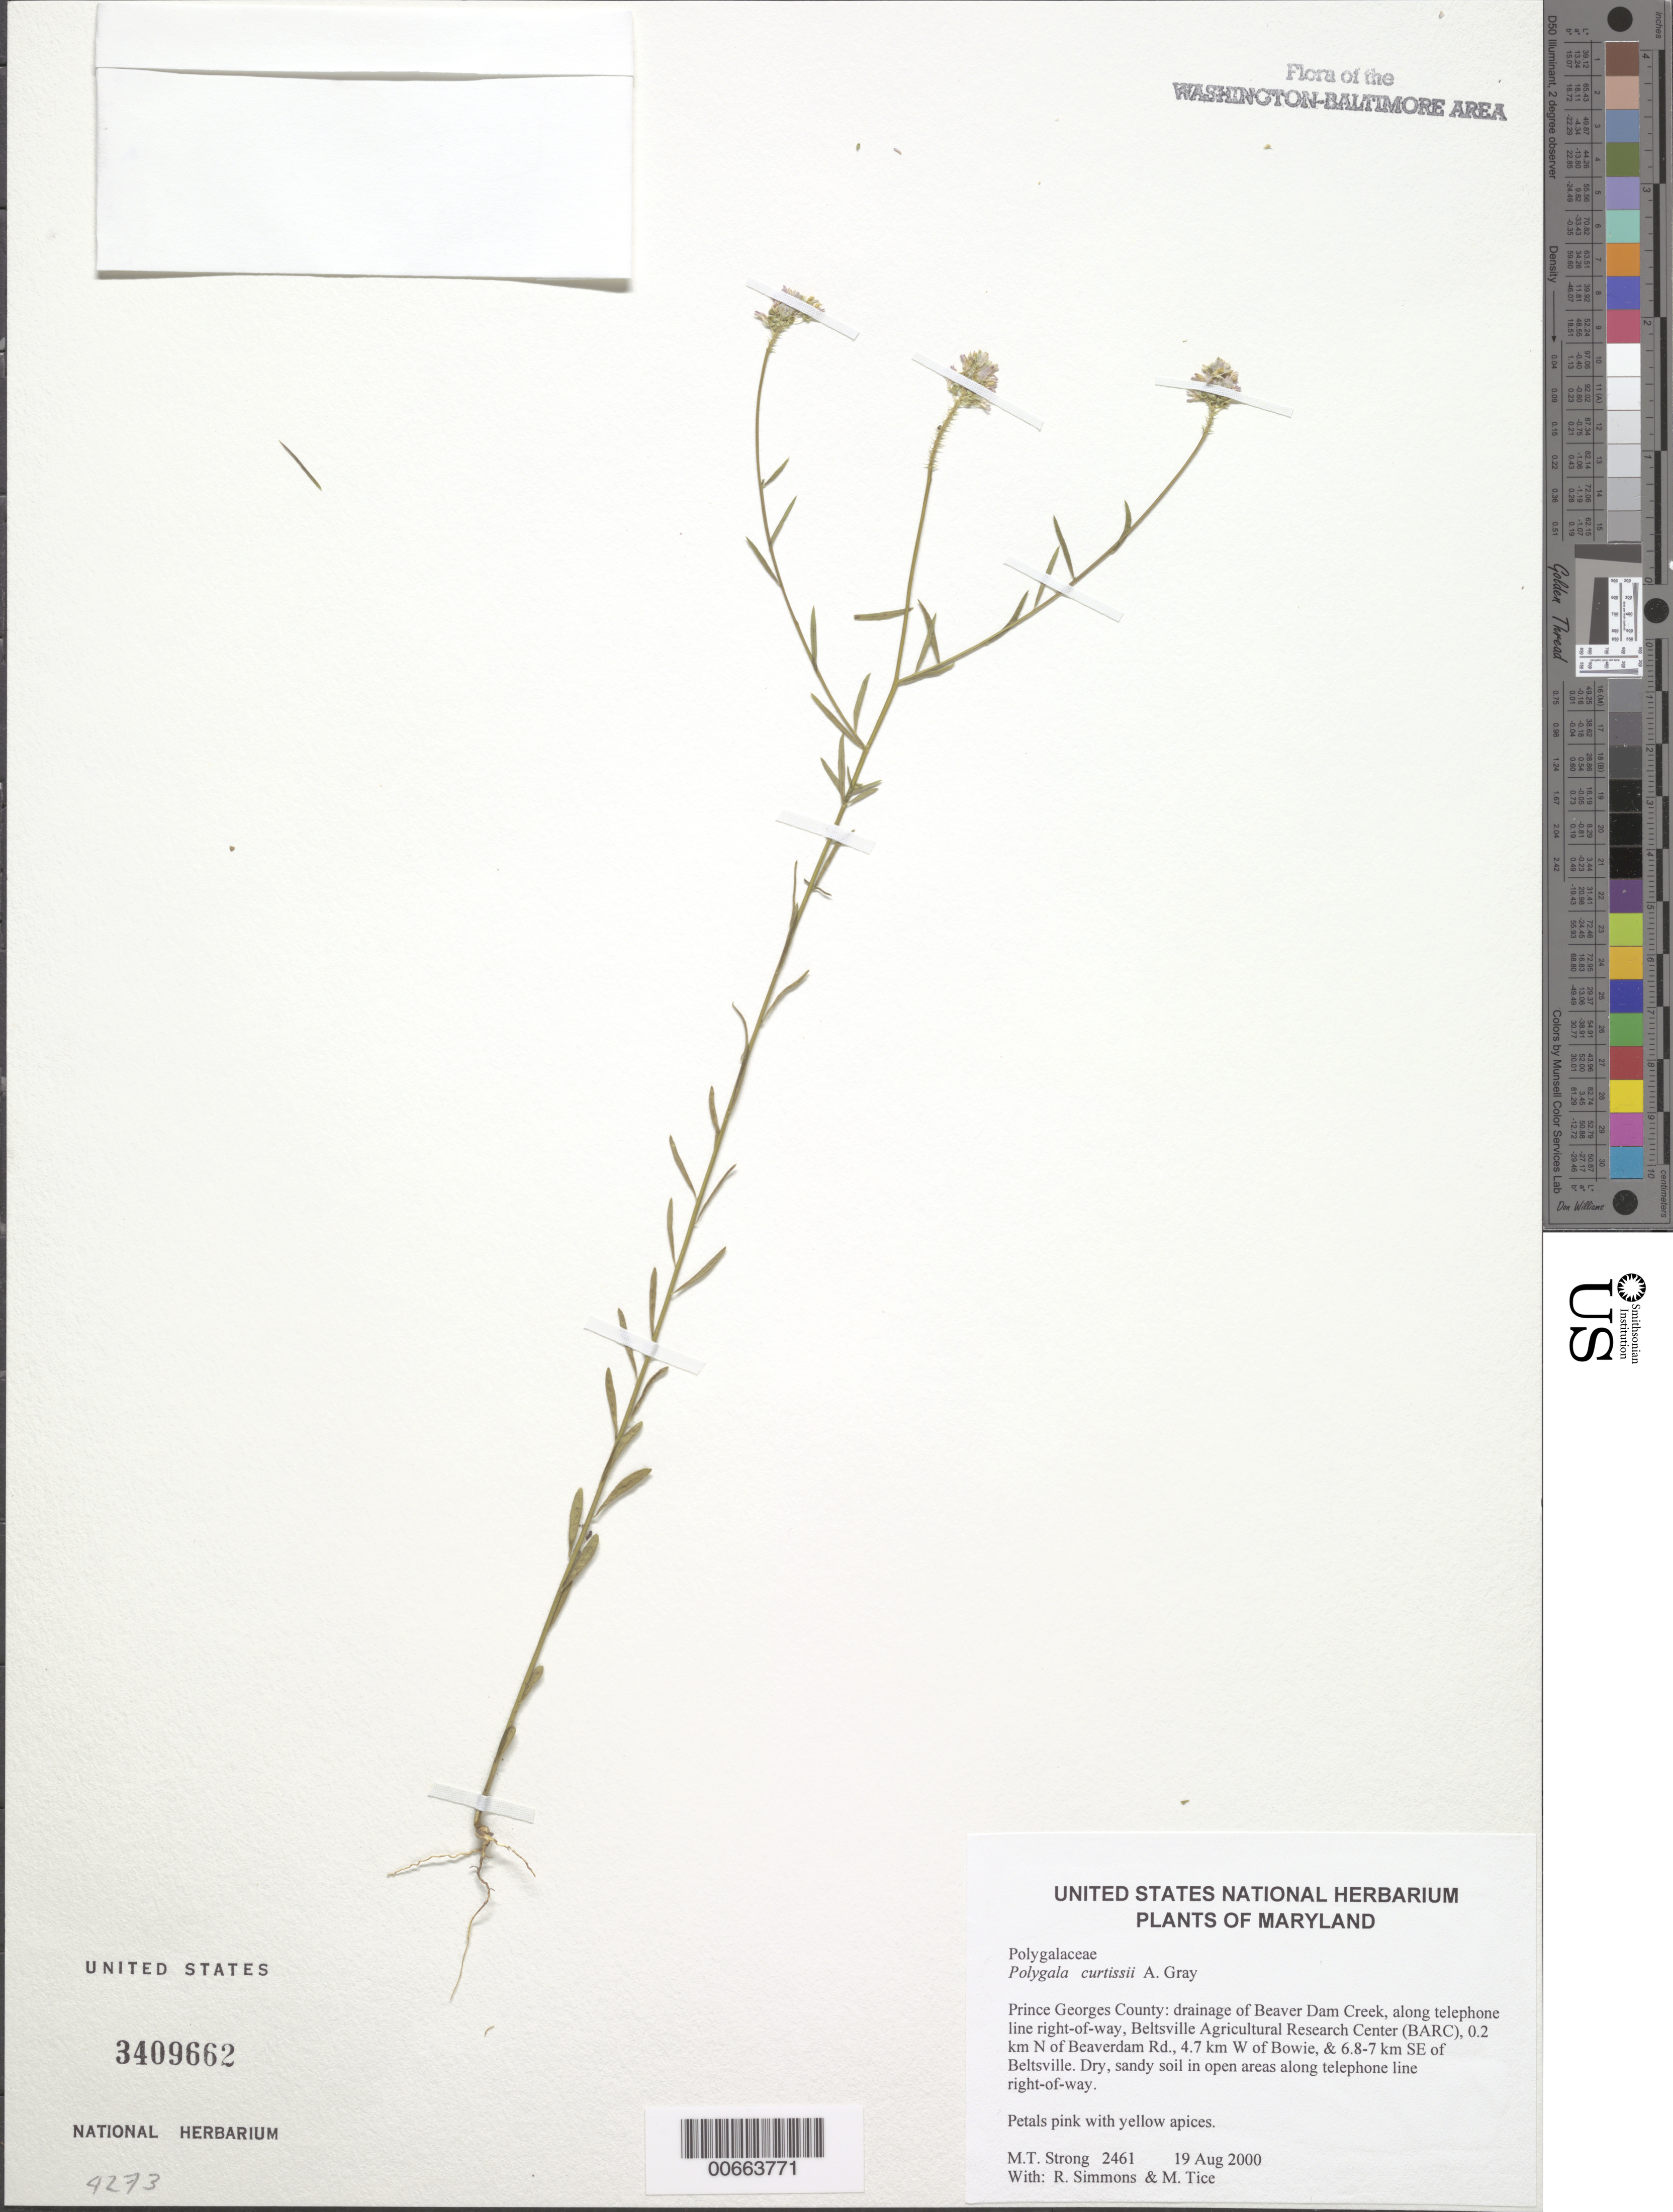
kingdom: Plantae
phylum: Tracheophyta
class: Magnoliopsida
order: Fabales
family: Polygalaceae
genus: Polygala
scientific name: Polygala curtissii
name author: A. Gray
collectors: M. T. Strong, R. Simmons & M. Tice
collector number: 2461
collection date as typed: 19 Aug 2000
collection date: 2000-08-19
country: United States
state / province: Maryland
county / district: Prince George's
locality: Drainage of Beaver Dam Creek, along telephone line right-of-way, Beltsville Agricultural Research Center (BARC), 0.2 km N of Beaverdam Rd., 4.7 km W of Bowie, & 6.8-7 km SE of Beltsville.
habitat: Dry, sandy soil in open areas along telephone line right-of-way.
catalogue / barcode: US 3409662